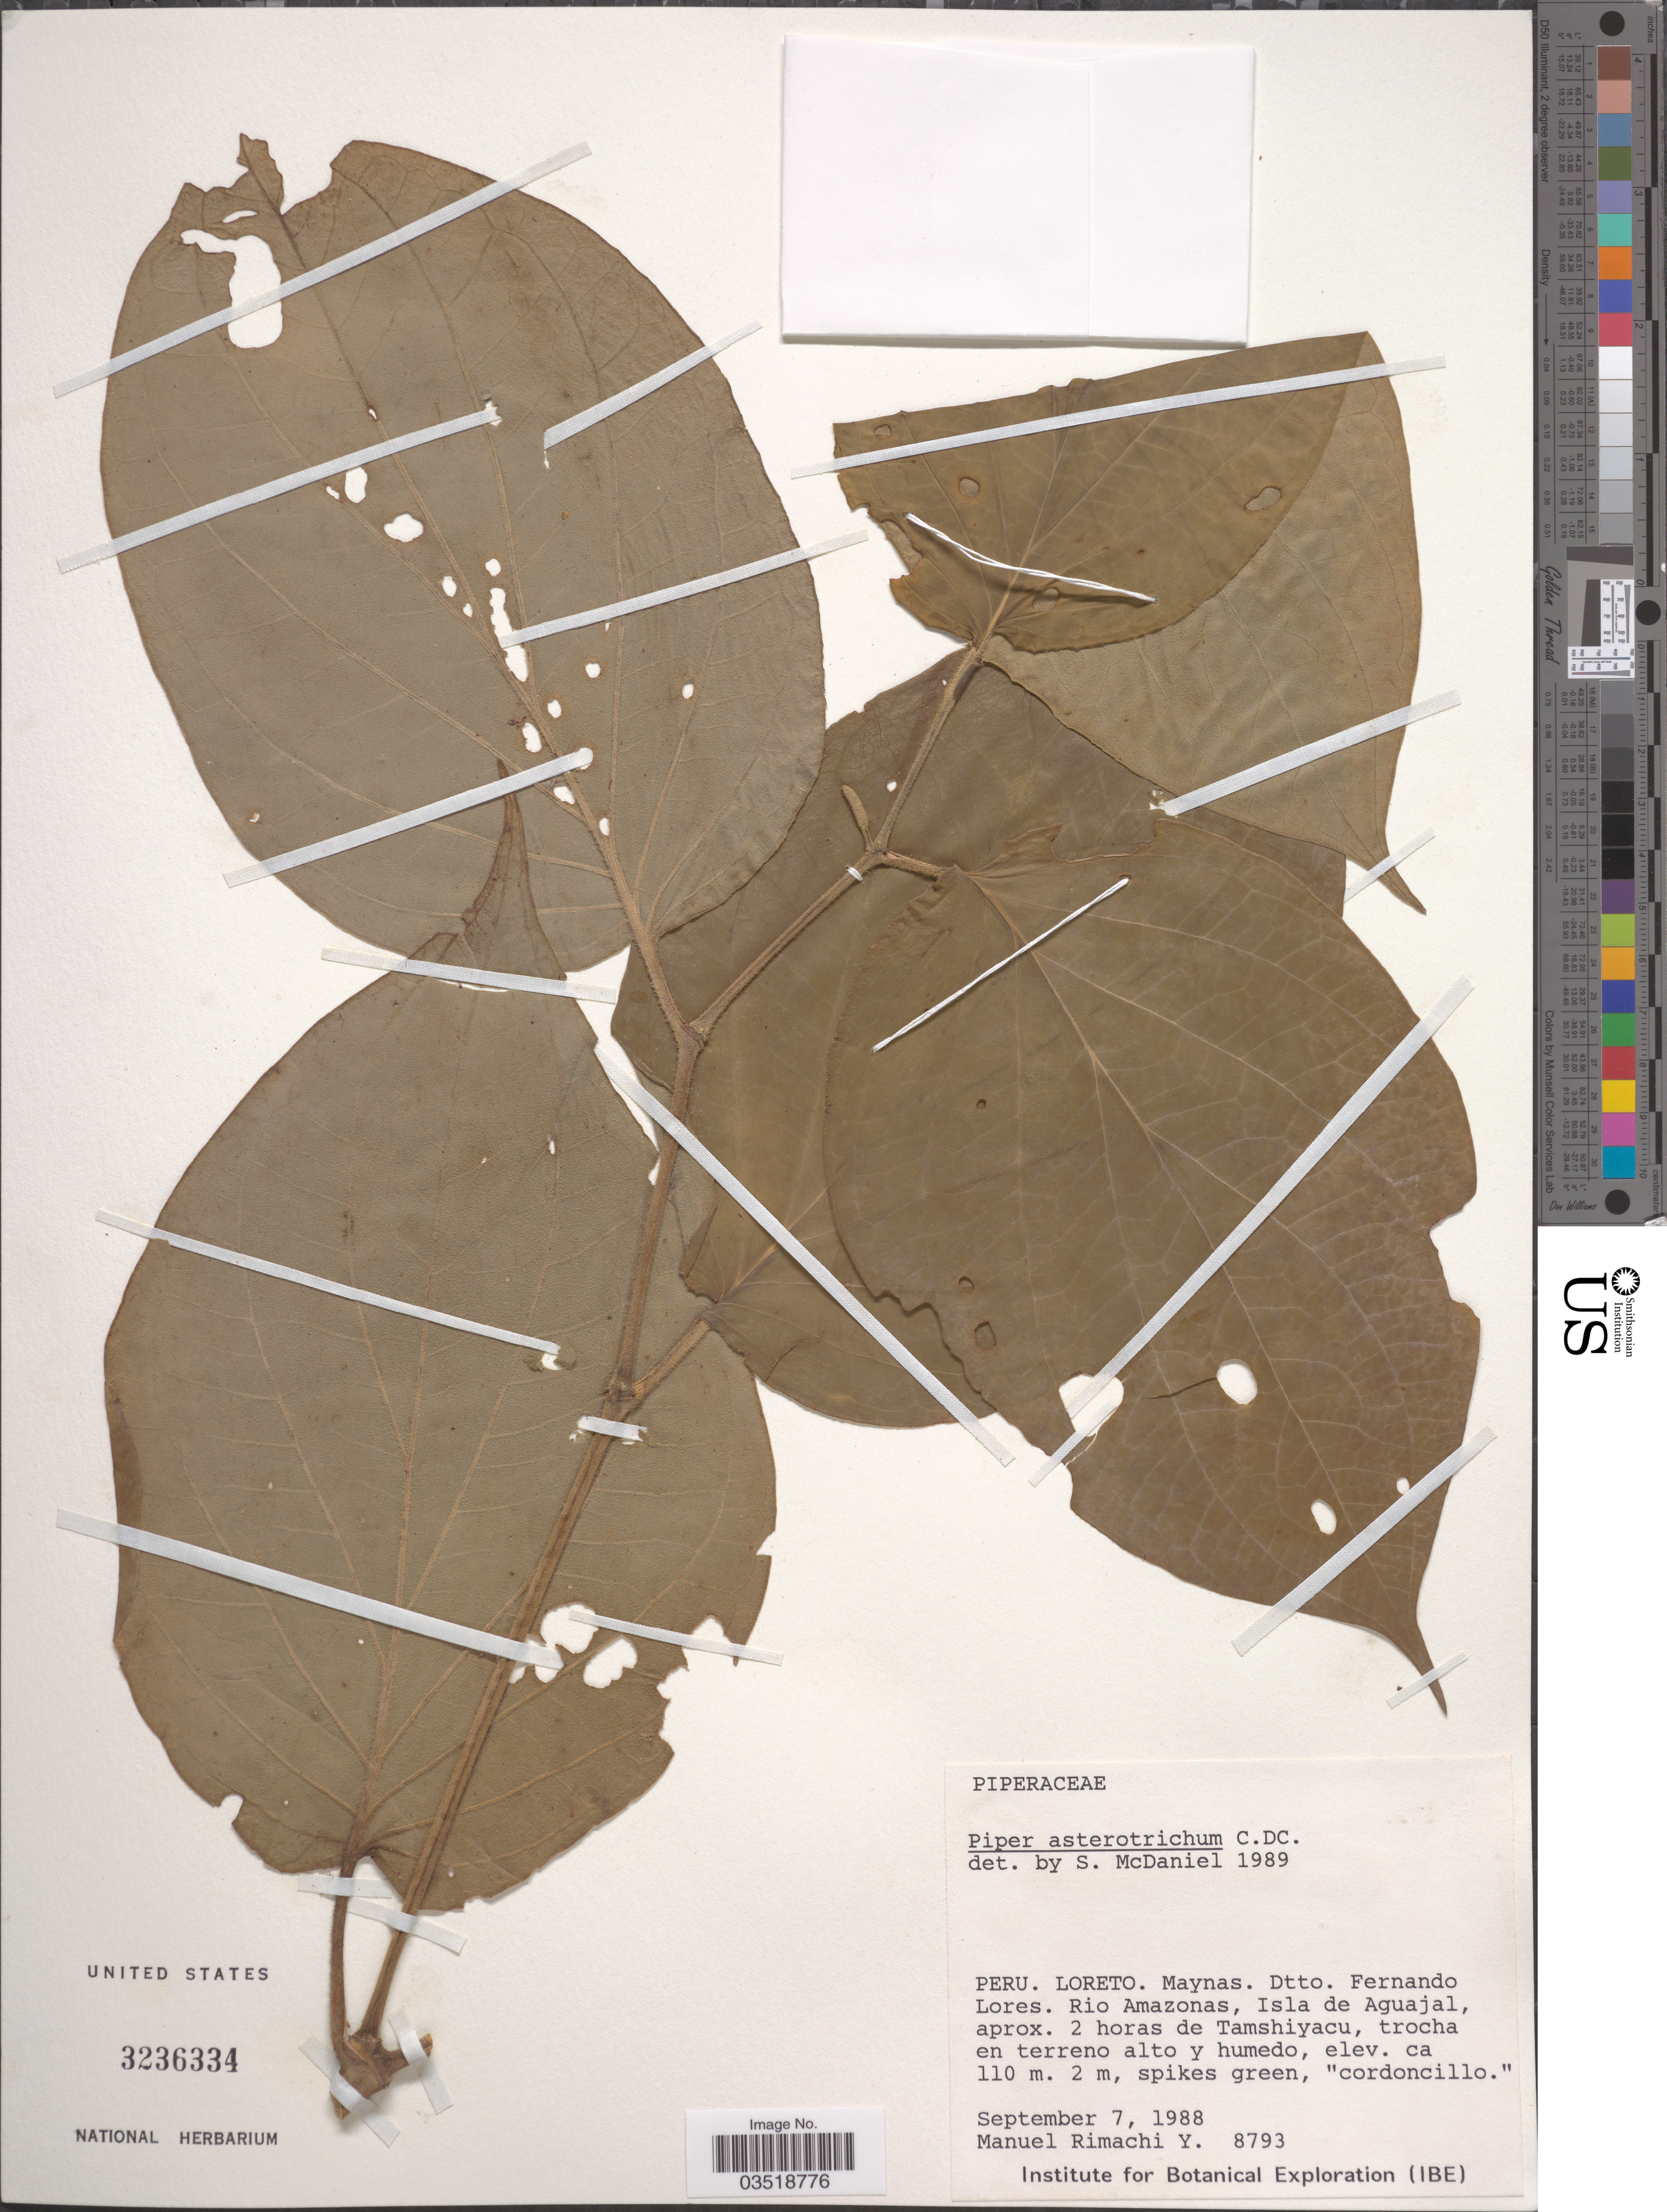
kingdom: Plantae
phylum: Tracheophyta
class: Magnoliopsida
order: Piperales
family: Piperaceae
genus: Piper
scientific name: Piper sp.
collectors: M. Rimachi Y.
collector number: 8793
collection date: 1988-09-07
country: Peru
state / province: Loreto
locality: Maynas. Dtto. Fernando Lores. Rio Amazonas, Isla de Aguajal, aprox. 2 horas de Tamshiyacu.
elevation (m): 110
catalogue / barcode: US 3236334